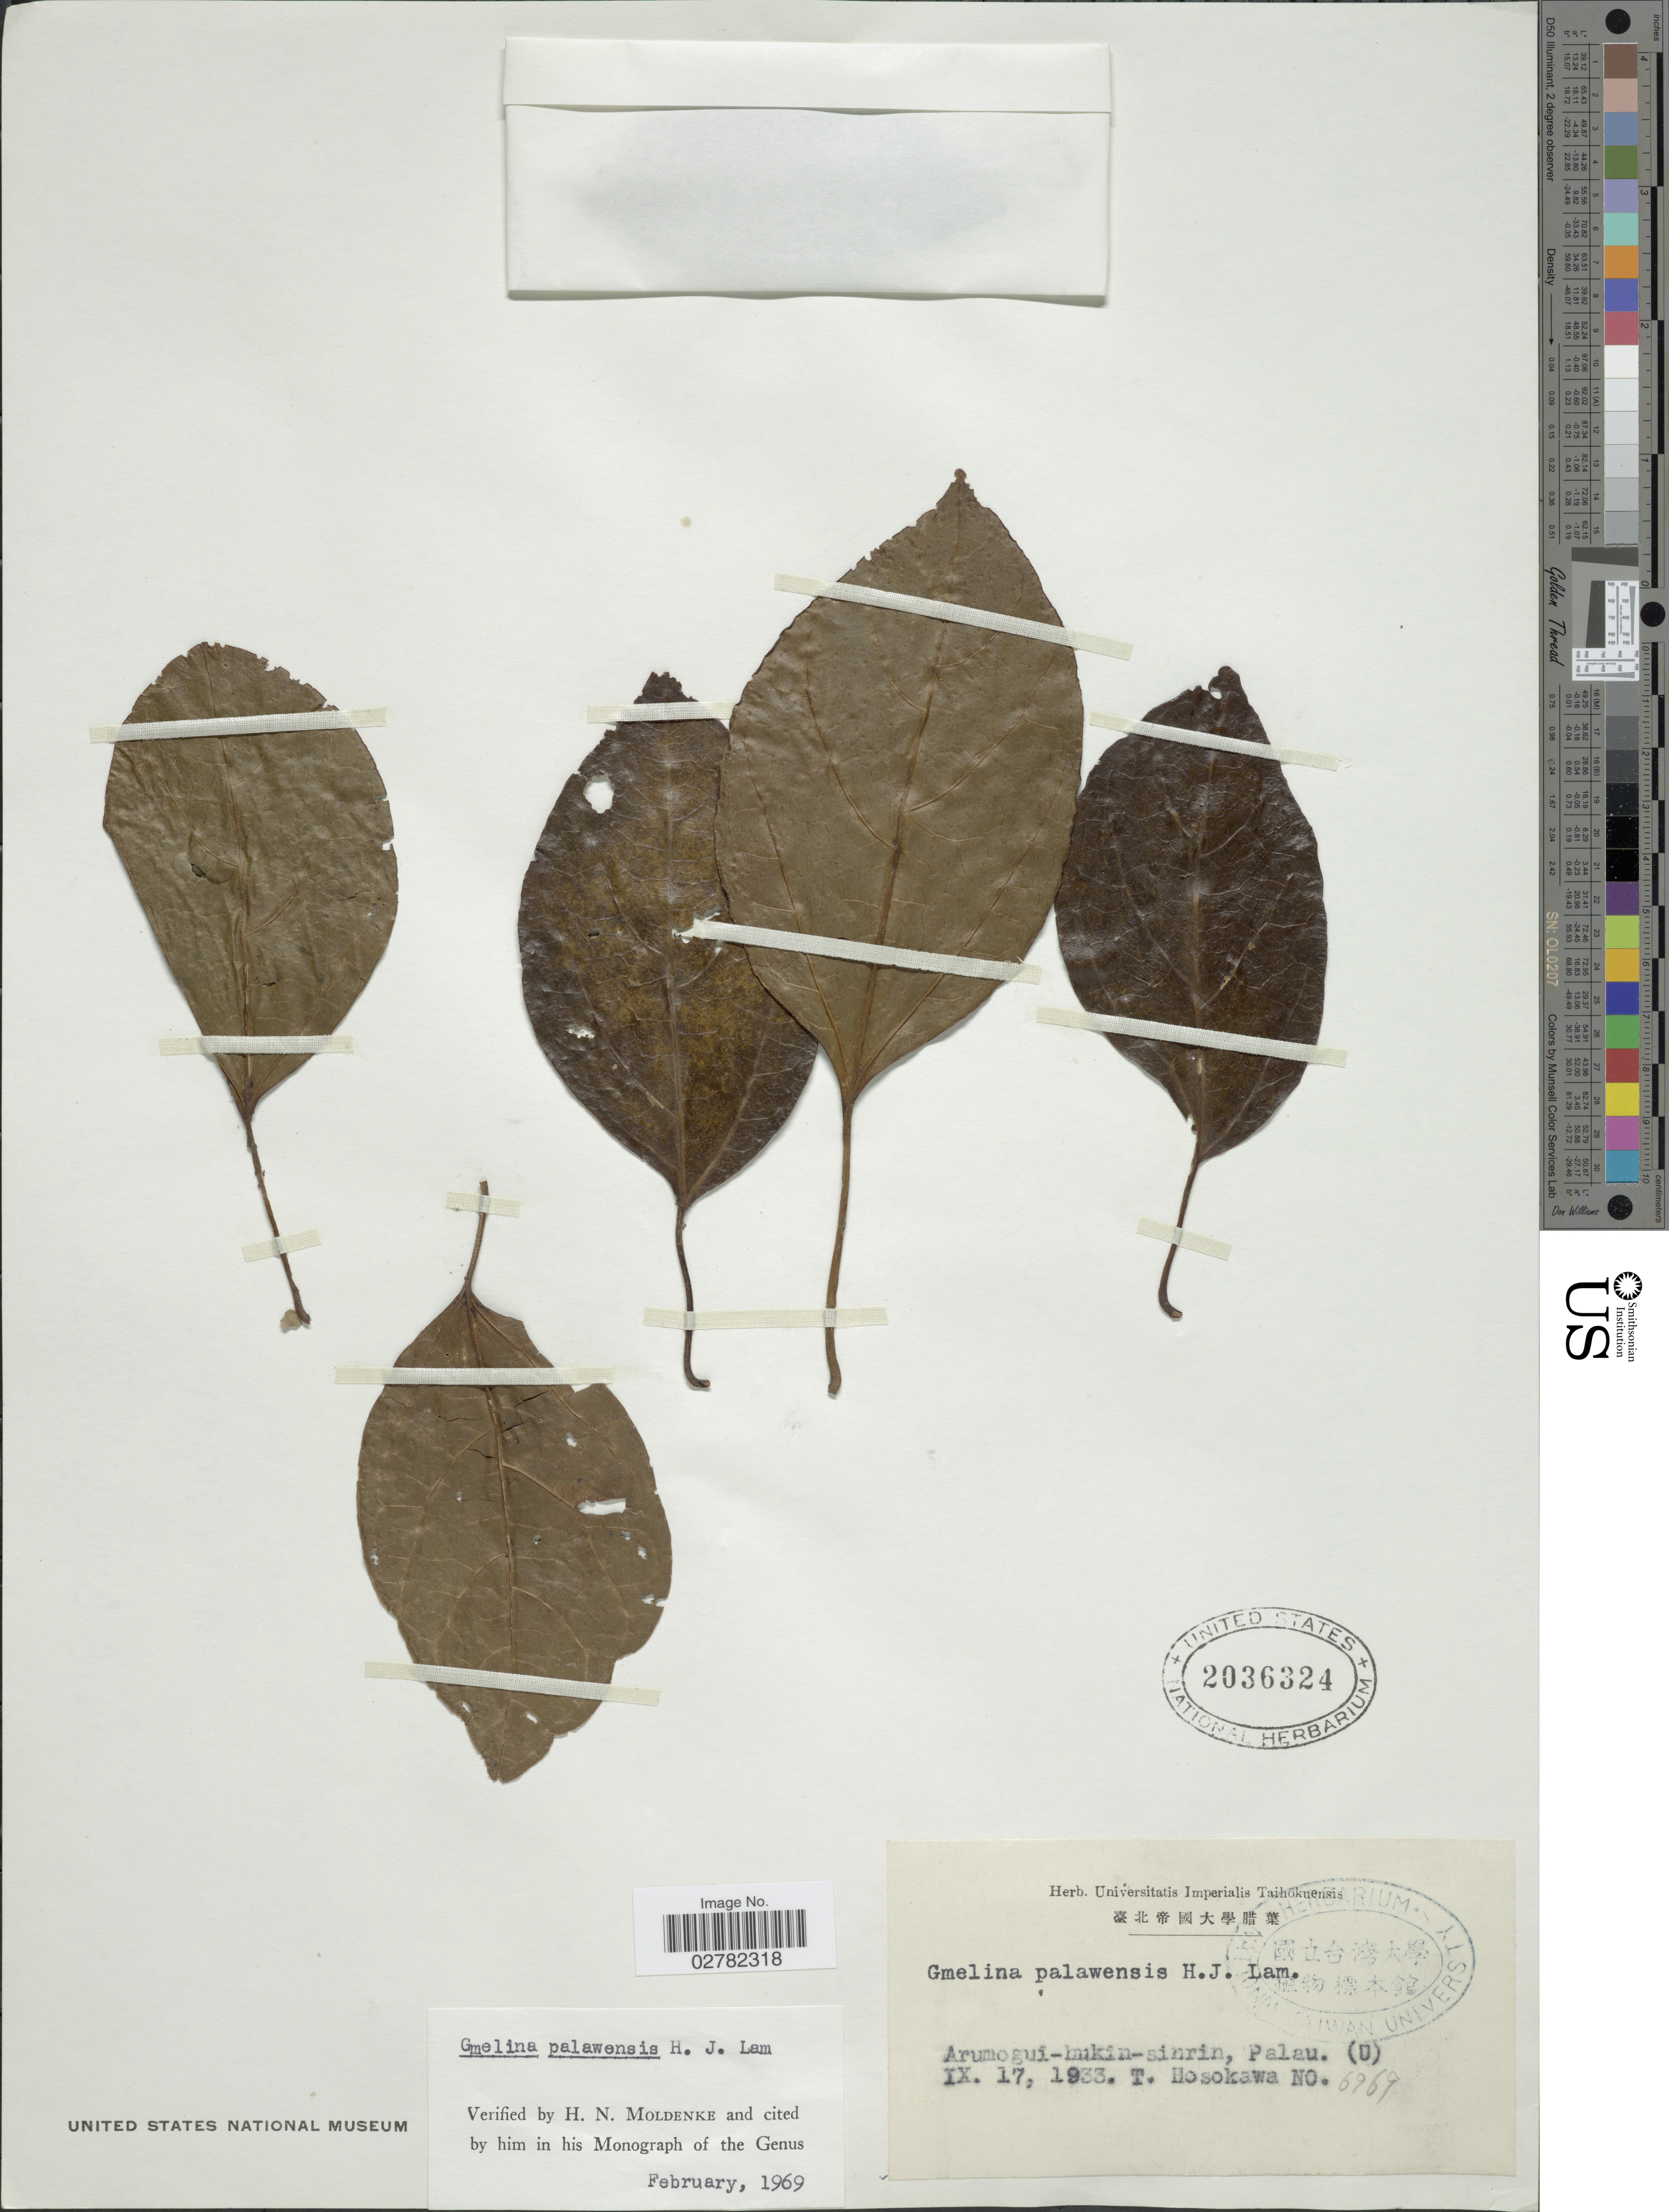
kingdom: Plantae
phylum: Tracheophyta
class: Magnoliopsida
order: Lamiales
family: Lamiaceae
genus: Gmelina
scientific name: Gmelina palawensis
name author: H.J. Lam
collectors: T. Hosokawa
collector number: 6969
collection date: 1933-11-17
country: Palau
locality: Palau. (U).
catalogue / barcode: US 2036324